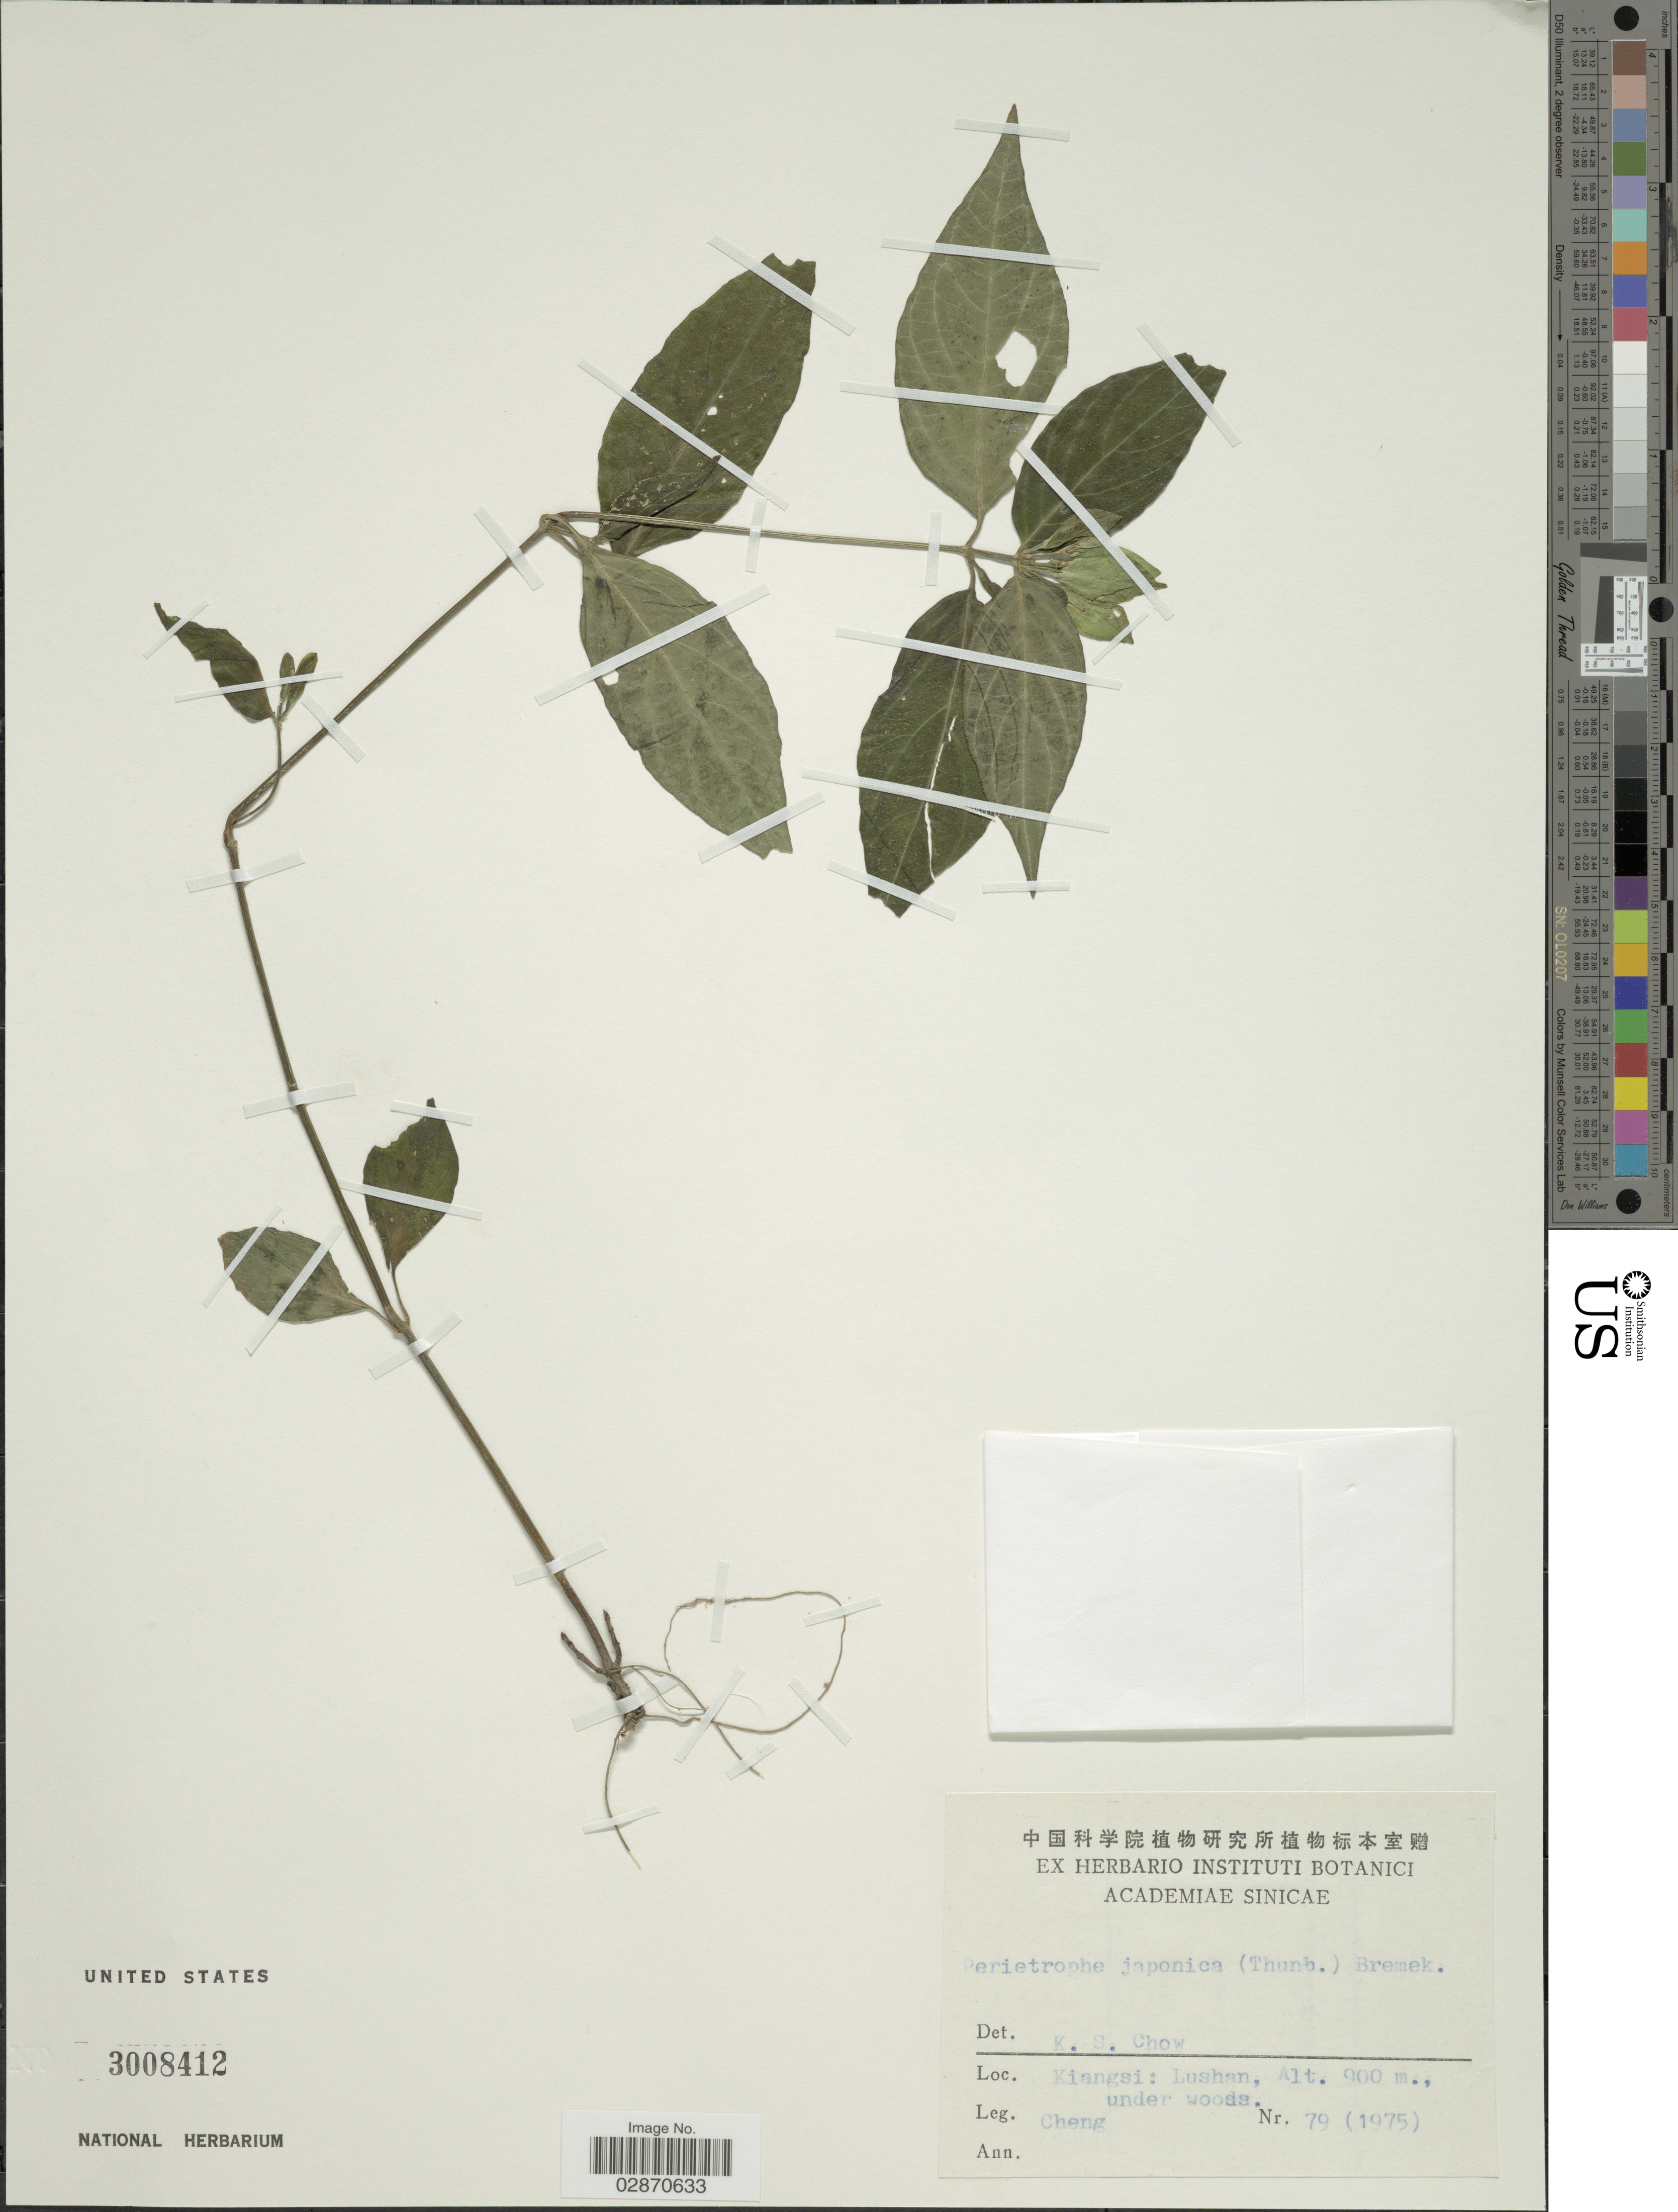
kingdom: Plantae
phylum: Tracheophyta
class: Magnoliopsida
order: Lamiales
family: Acanthaceae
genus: Peristrophe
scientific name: Peristrophe japonica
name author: (Thunb.) Bremek.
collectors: -. Cheng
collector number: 79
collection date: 1975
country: China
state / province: Jiangxi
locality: Kiangsi: Lushan.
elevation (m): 900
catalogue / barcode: US 3008412